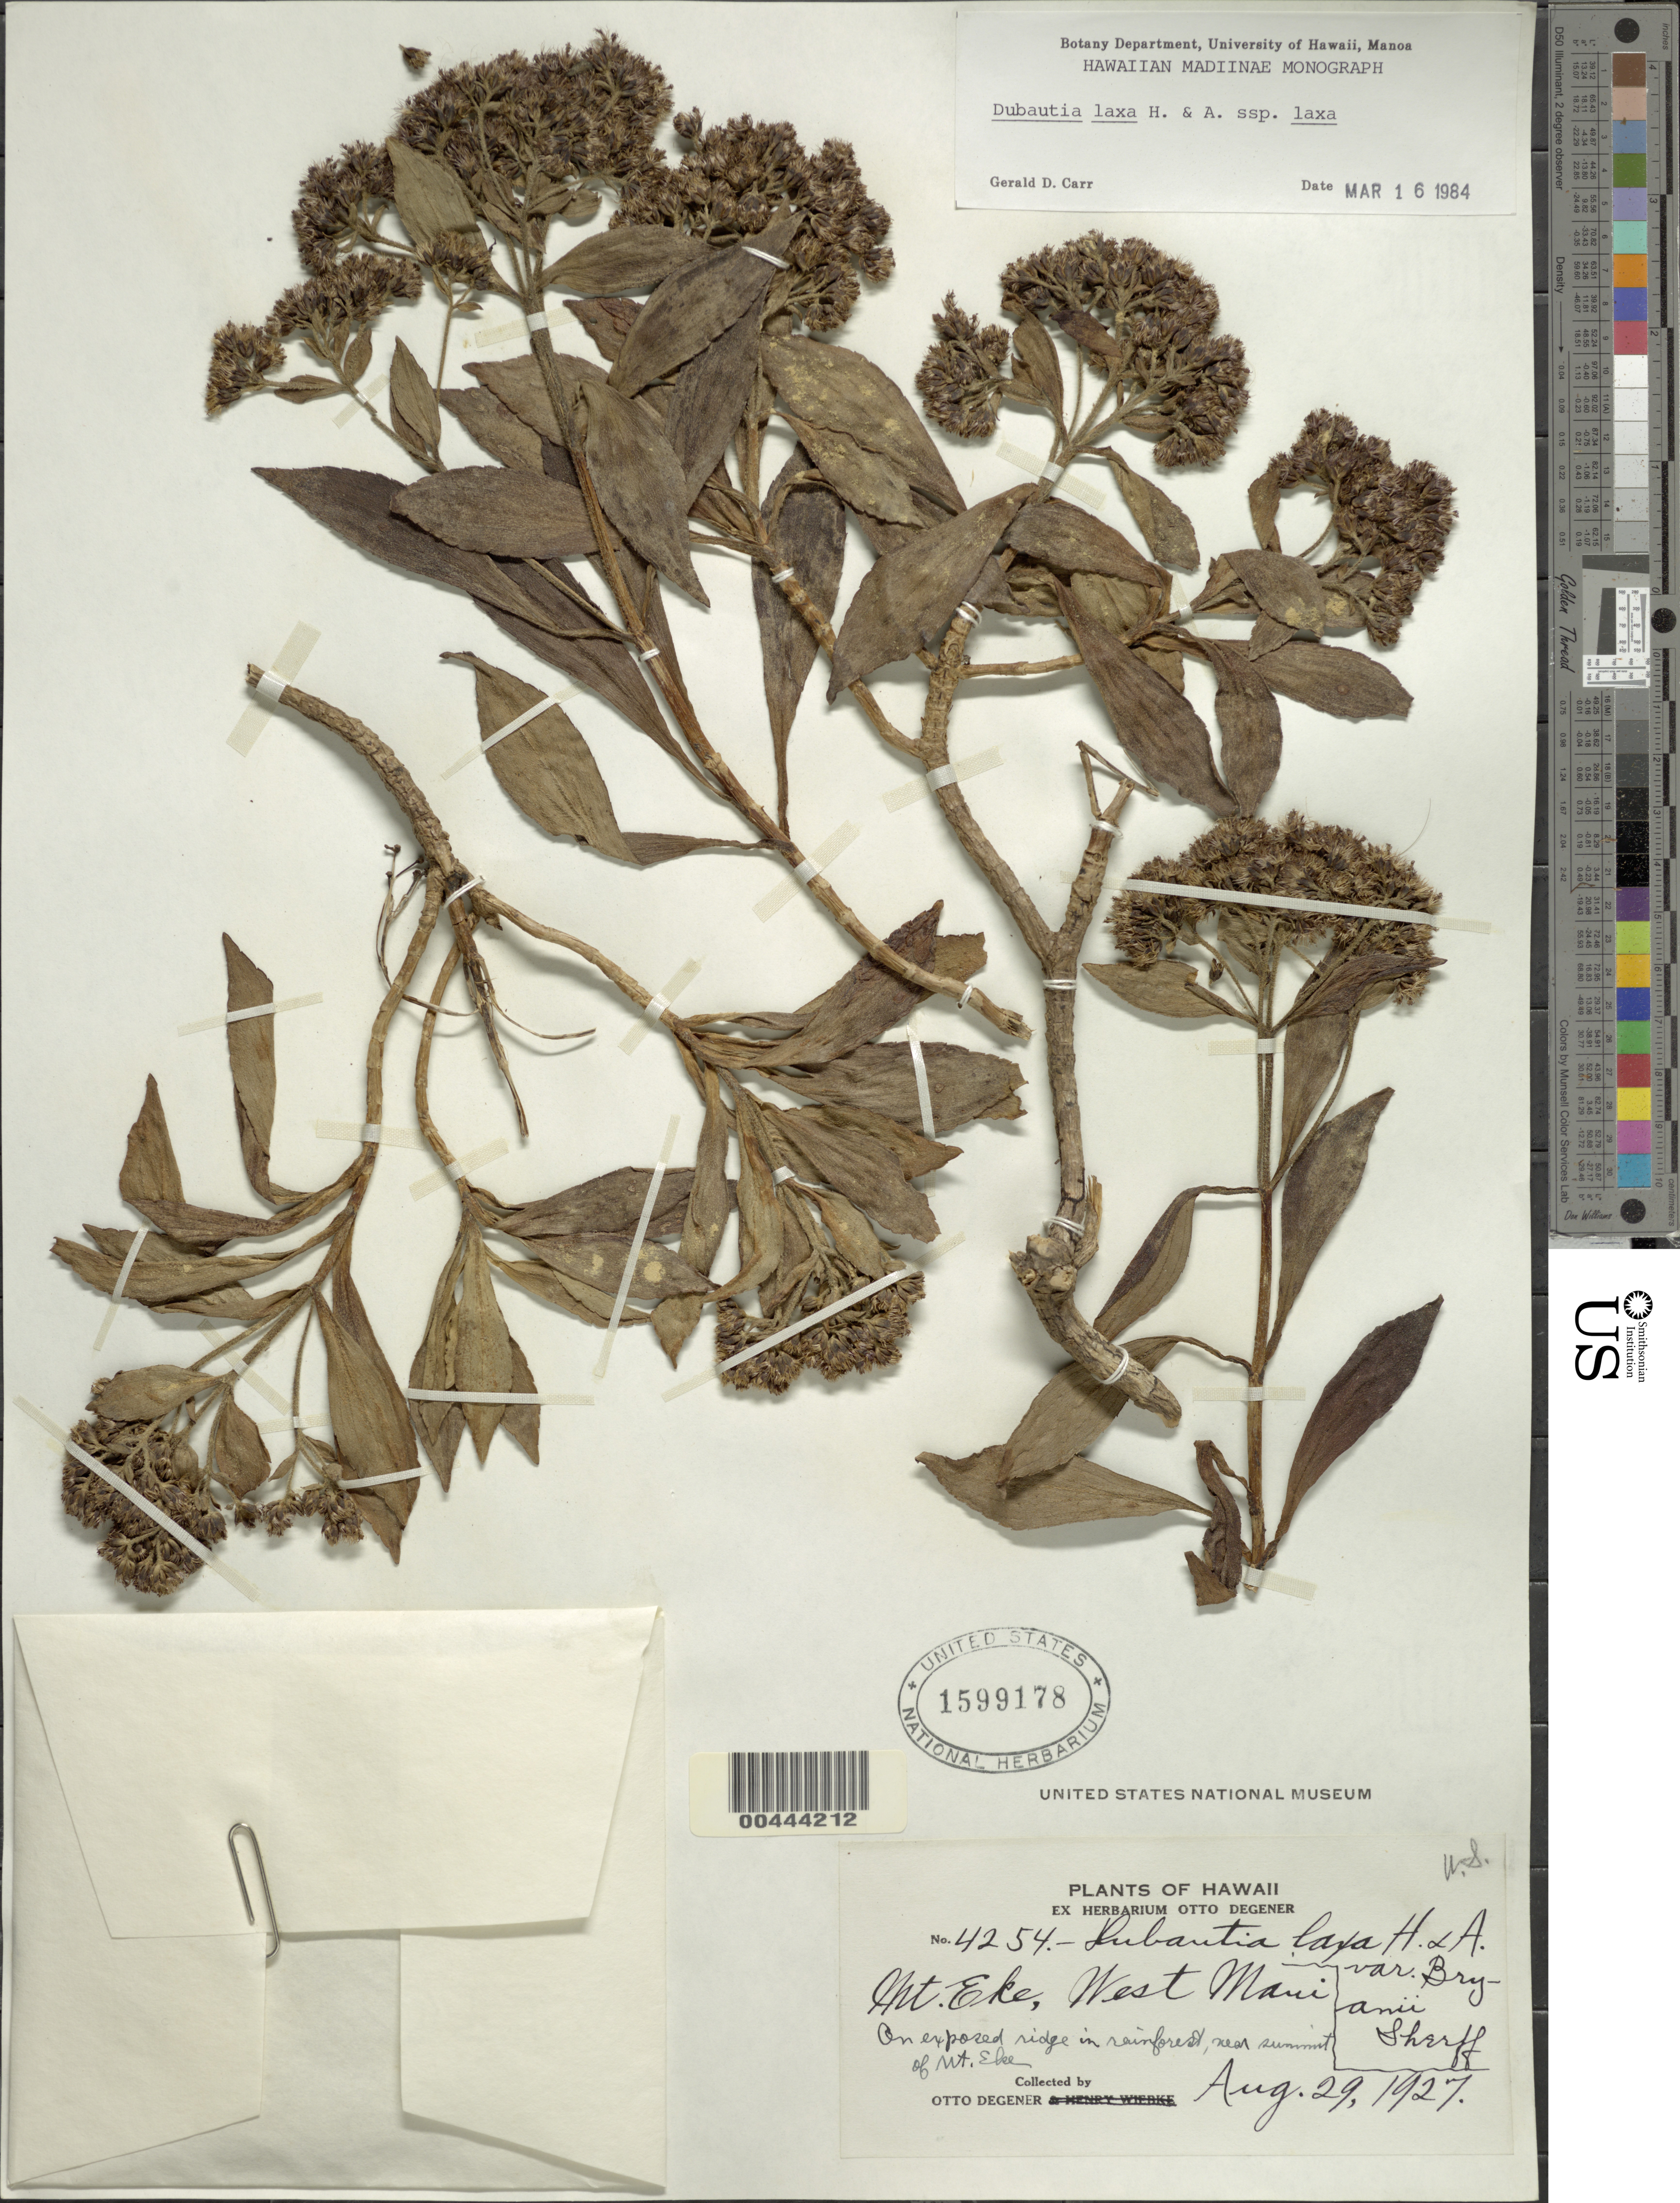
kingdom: Plantae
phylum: Tracheophyta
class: Magnoliopsida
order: Asterales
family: Asteraceae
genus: Dubautia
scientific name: Dubautia laxa subsp. laxa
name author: Hook. & Arn.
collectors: O. Degener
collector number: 4254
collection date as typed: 29 Aug 1927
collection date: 1927-08-29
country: United States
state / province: Hawaii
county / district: Maui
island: Maui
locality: Mount Eke, W Maui, near summit of Mount Eke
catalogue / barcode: US 1599178